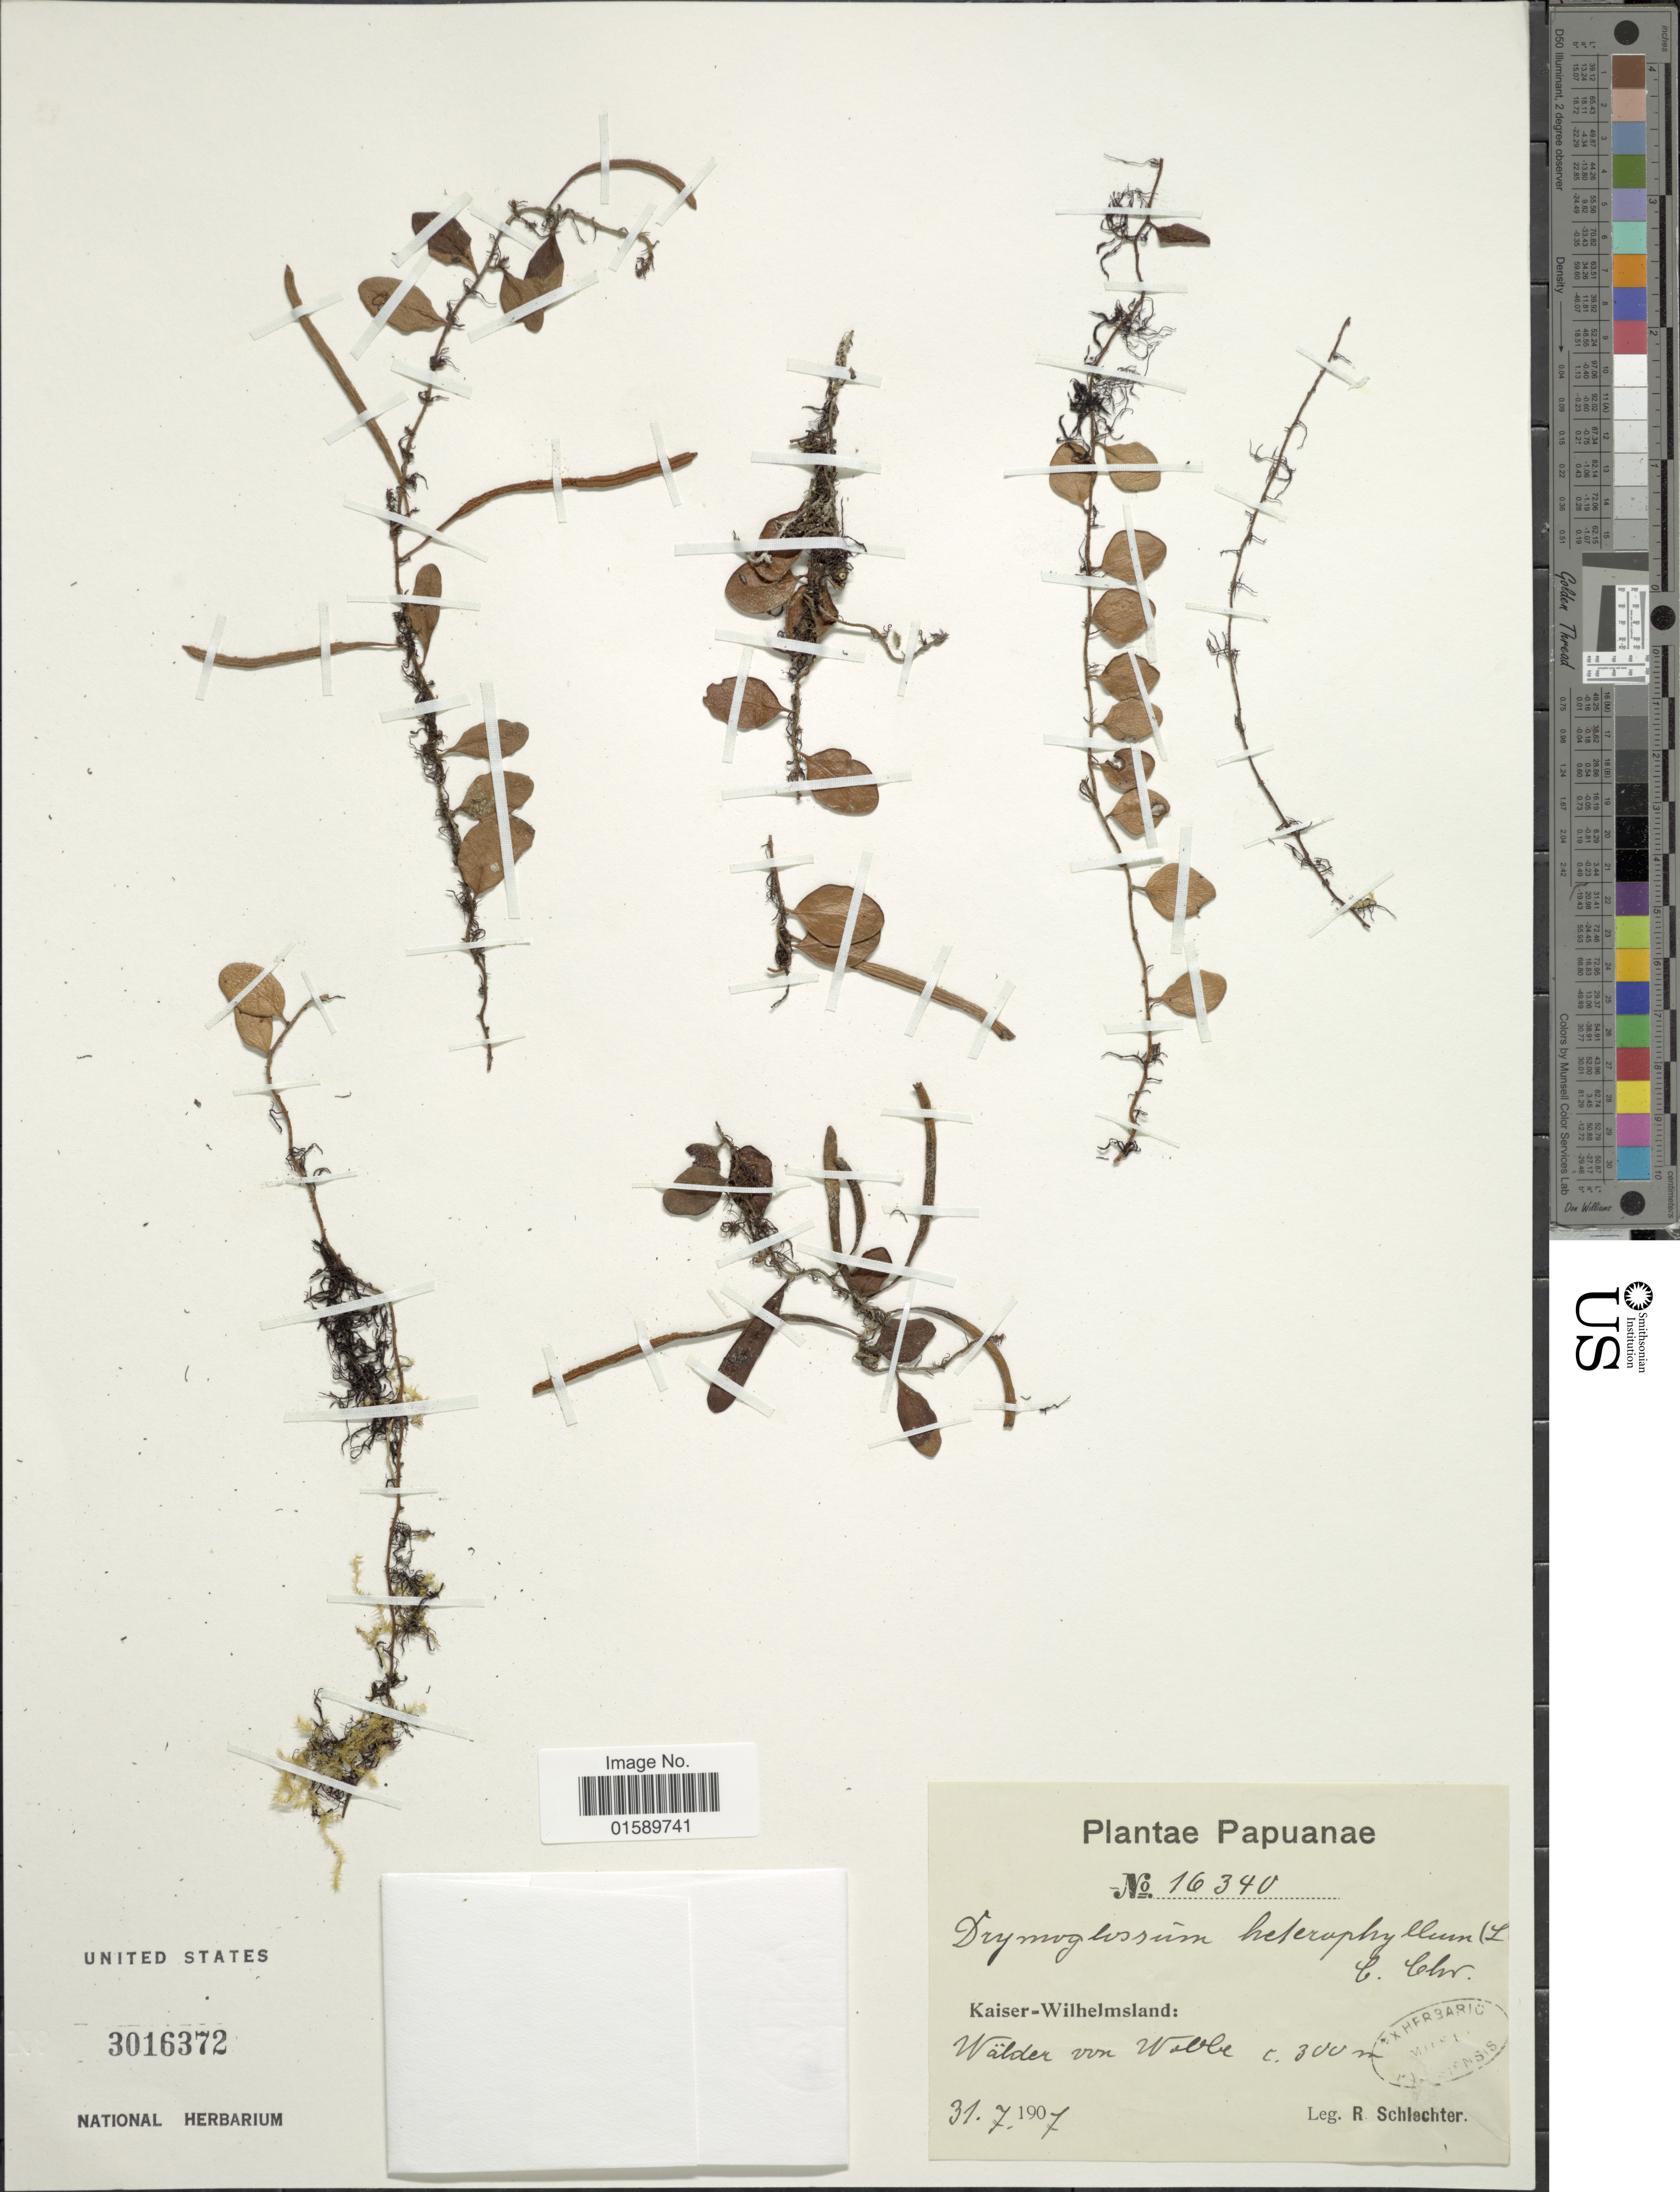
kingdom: Plantae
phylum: Tracheophyta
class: Polypodiopsida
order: Polypodiales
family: Polypodiaceae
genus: Pyrrosia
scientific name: Pyrrosia piloselloides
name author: (L.) M.G. Price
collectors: F. R. R. Schlechter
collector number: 16340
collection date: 1907-07-31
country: Papua New Guinea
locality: Papuanae, Kaiser-Wilhelmsland: Wälder von Woble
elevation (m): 300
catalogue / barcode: US 3016372